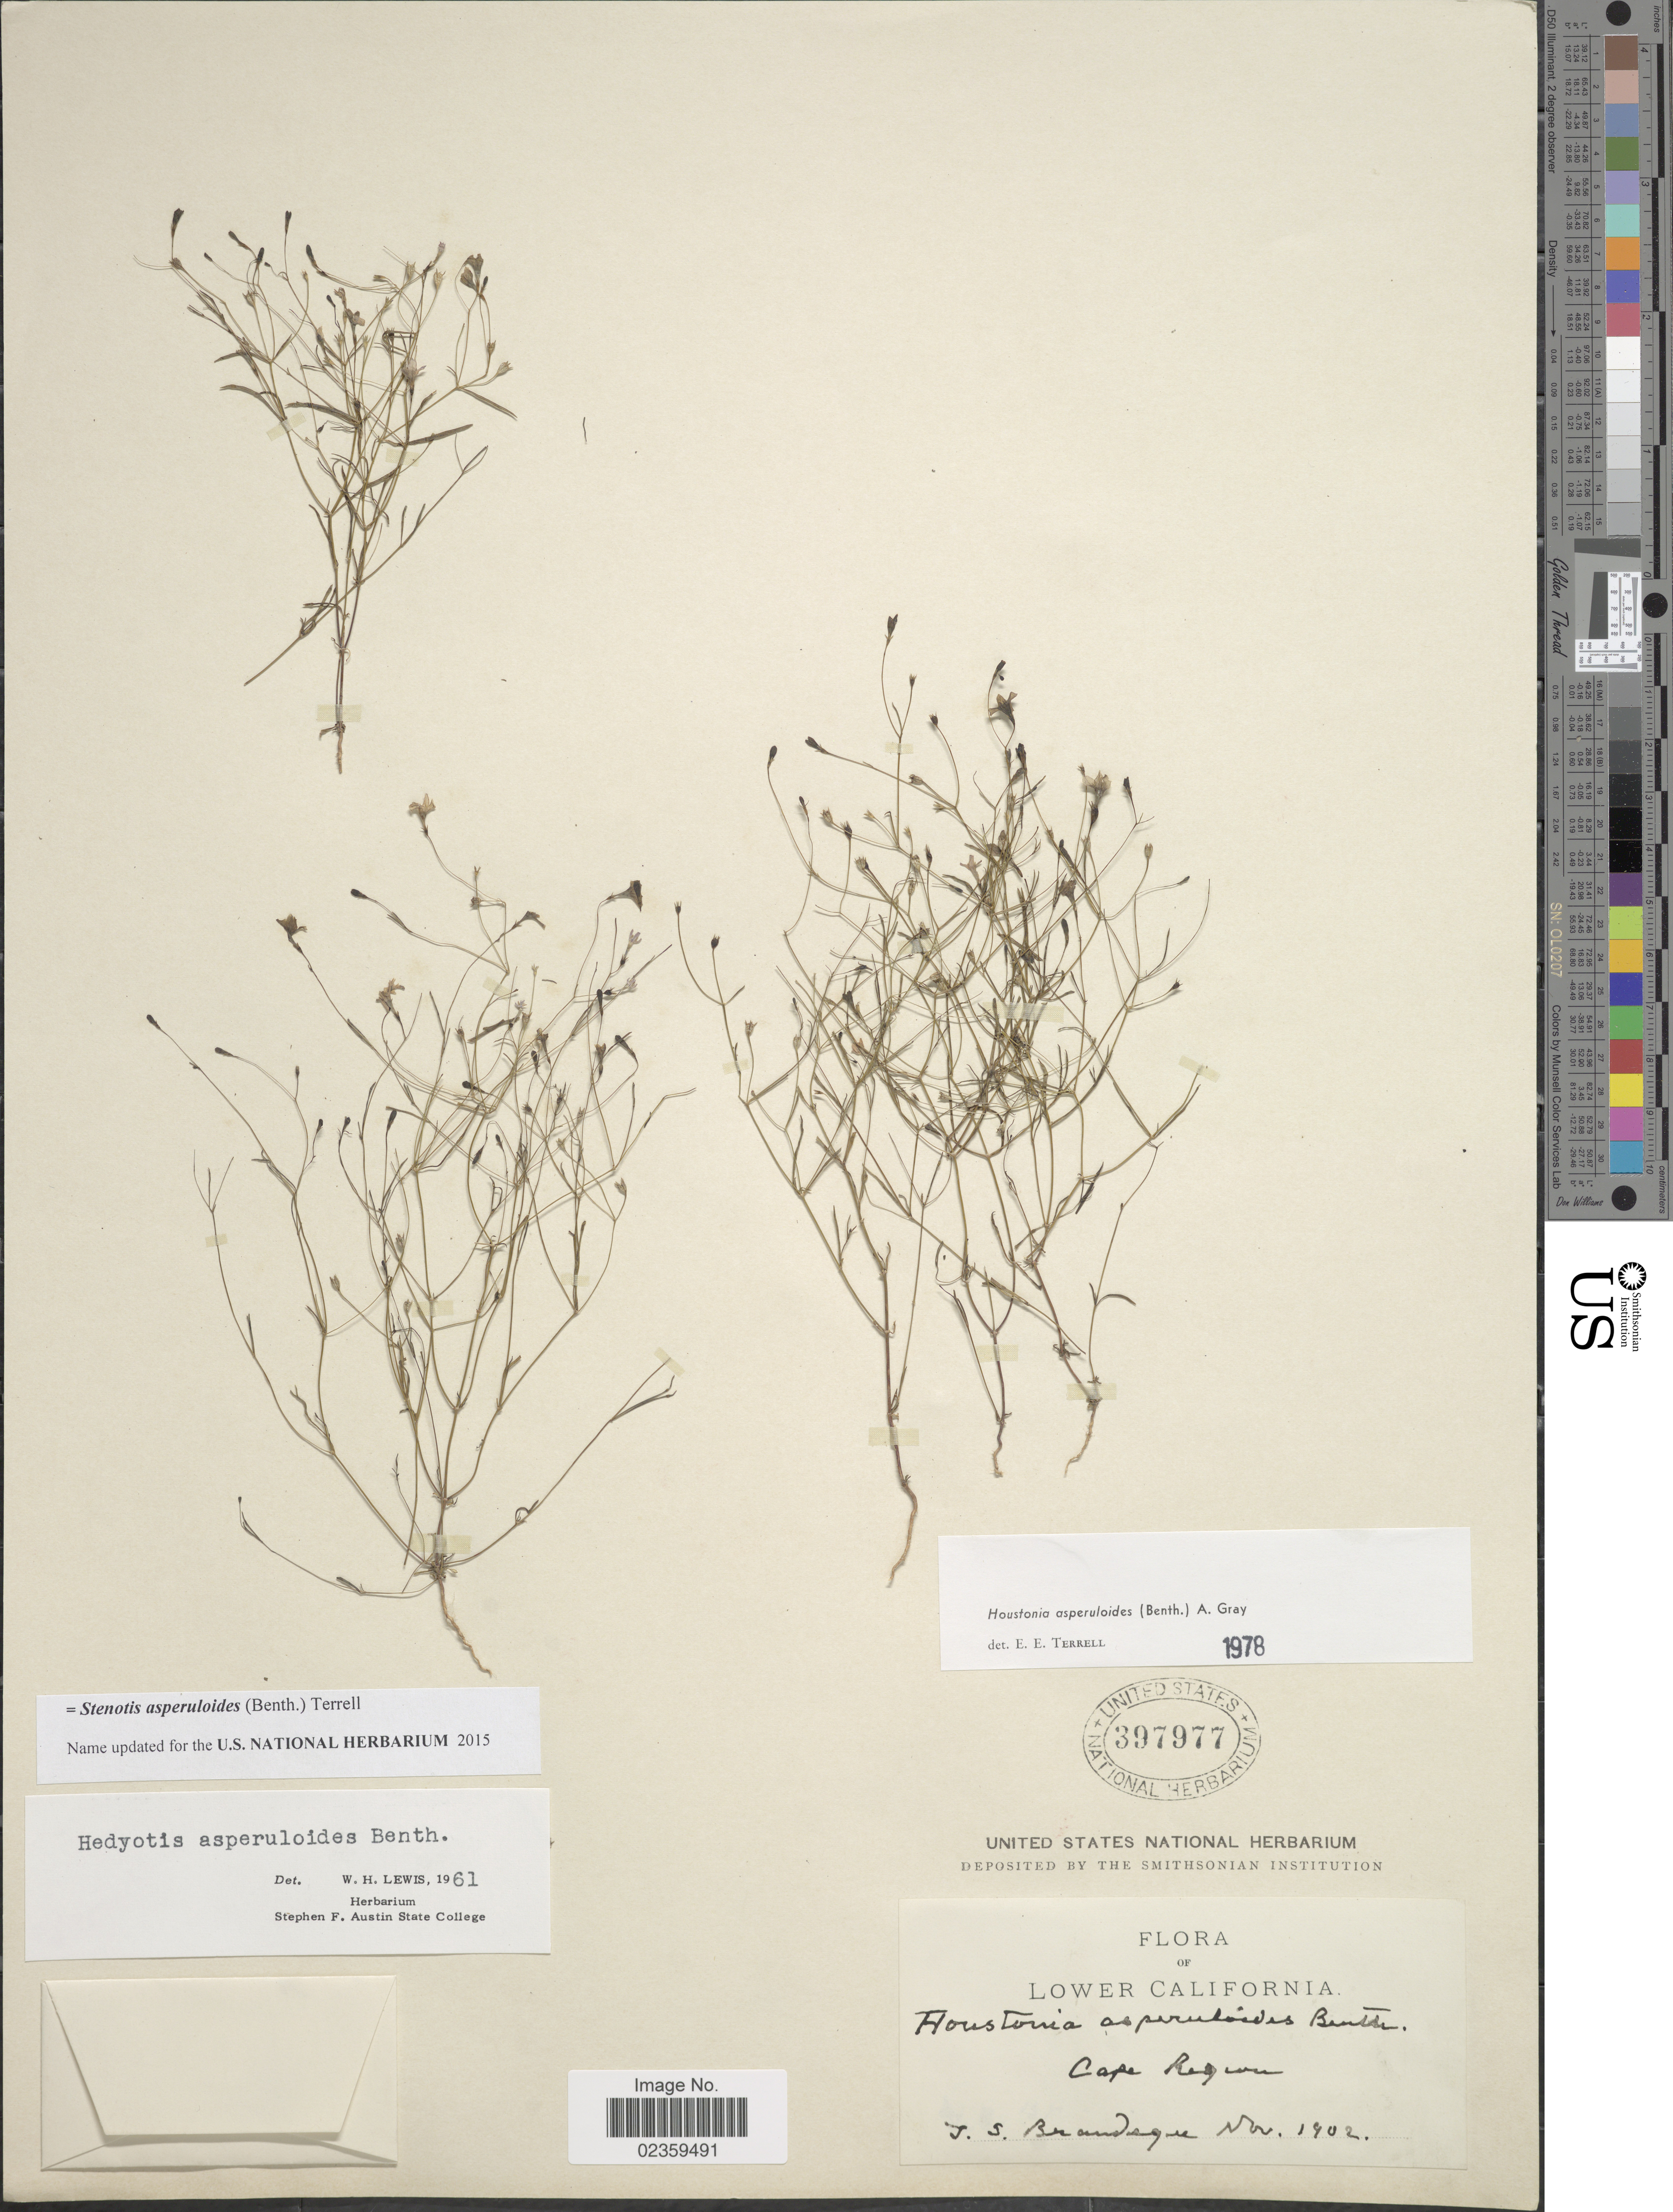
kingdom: Plantae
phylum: Tracheophyta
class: Magnoliopsida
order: Gentianales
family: Rubiaceae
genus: Stenotis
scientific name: Stenotis asperuloides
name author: (Benth.) Terrell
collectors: J. S. Brandegee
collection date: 1902-11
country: Mexico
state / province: Baja California Norte / Baja California Sur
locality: Lower California. Cape Region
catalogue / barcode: US 397977